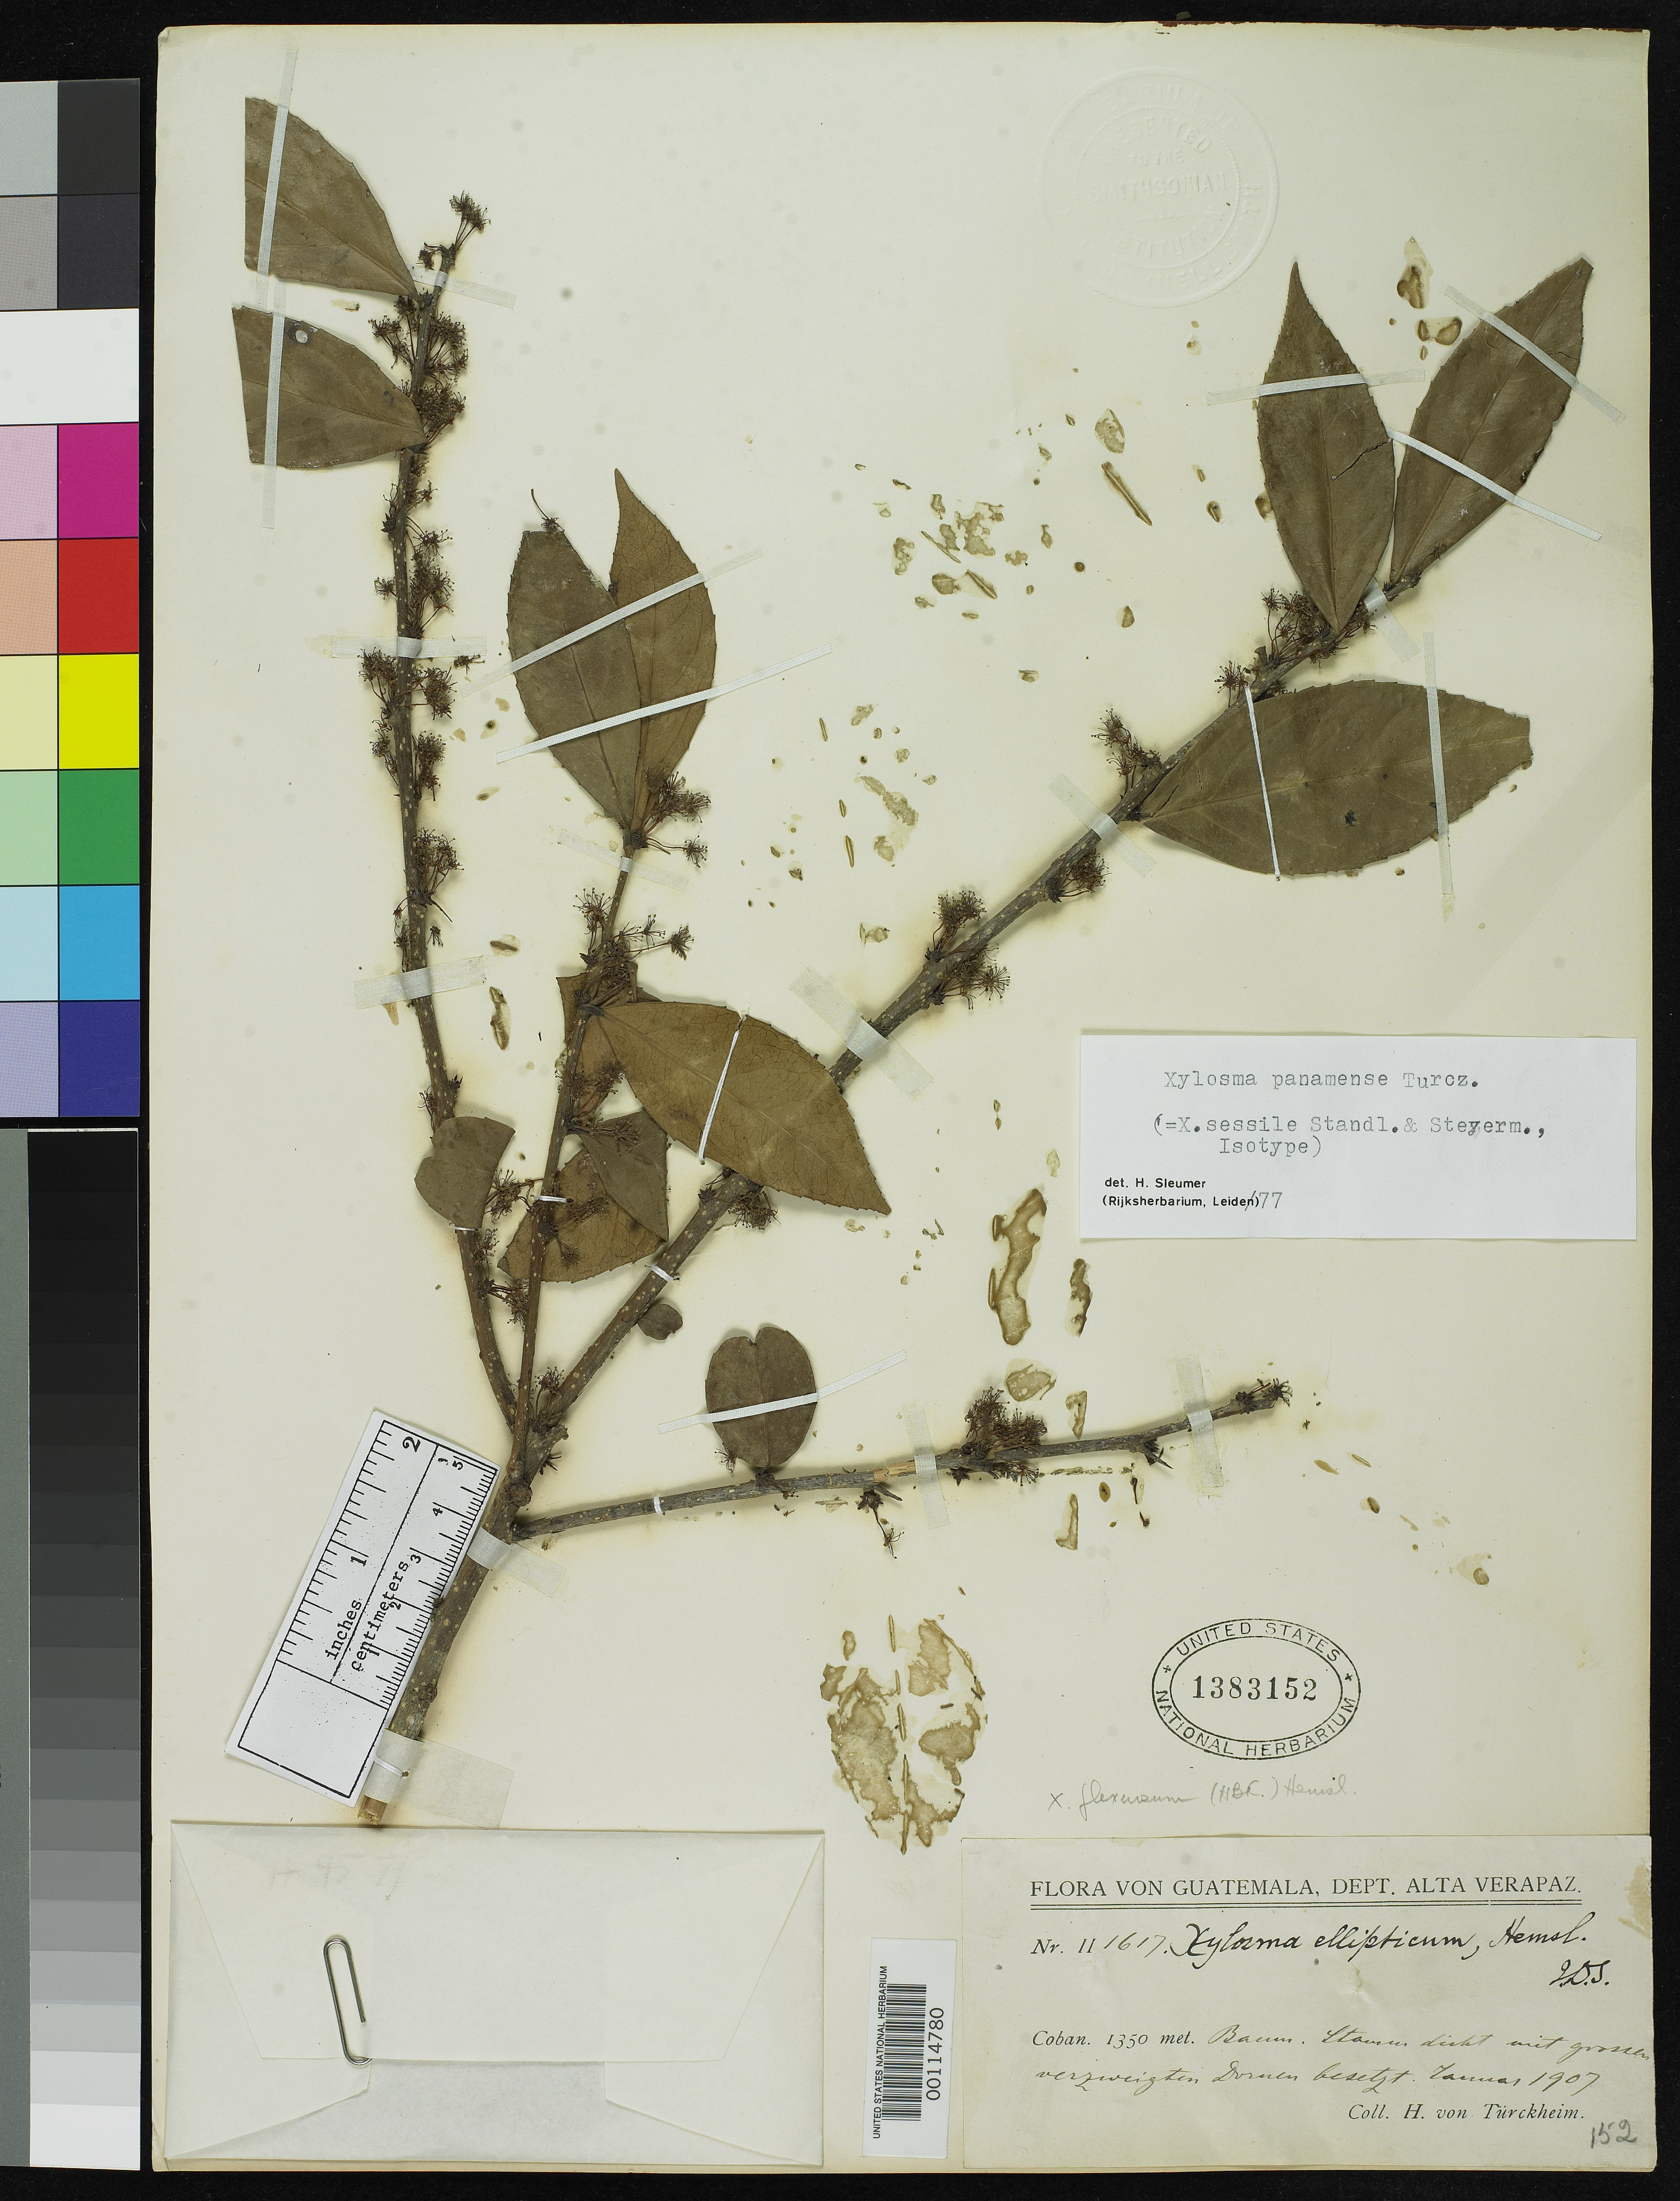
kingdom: Plantae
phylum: Tracheophyta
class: Magnoliopsida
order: Malpighiales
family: Salicaceae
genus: Xylosma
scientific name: Xylosma sessilis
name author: Standl. & Steyerm.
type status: Isotype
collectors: H. von Türckheim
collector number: II 1617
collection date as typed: Jan 1907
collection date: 1907-01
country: Guatemala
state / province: Alta Verapaz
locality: Cobán.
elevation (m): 1350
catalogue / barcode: US 1383152